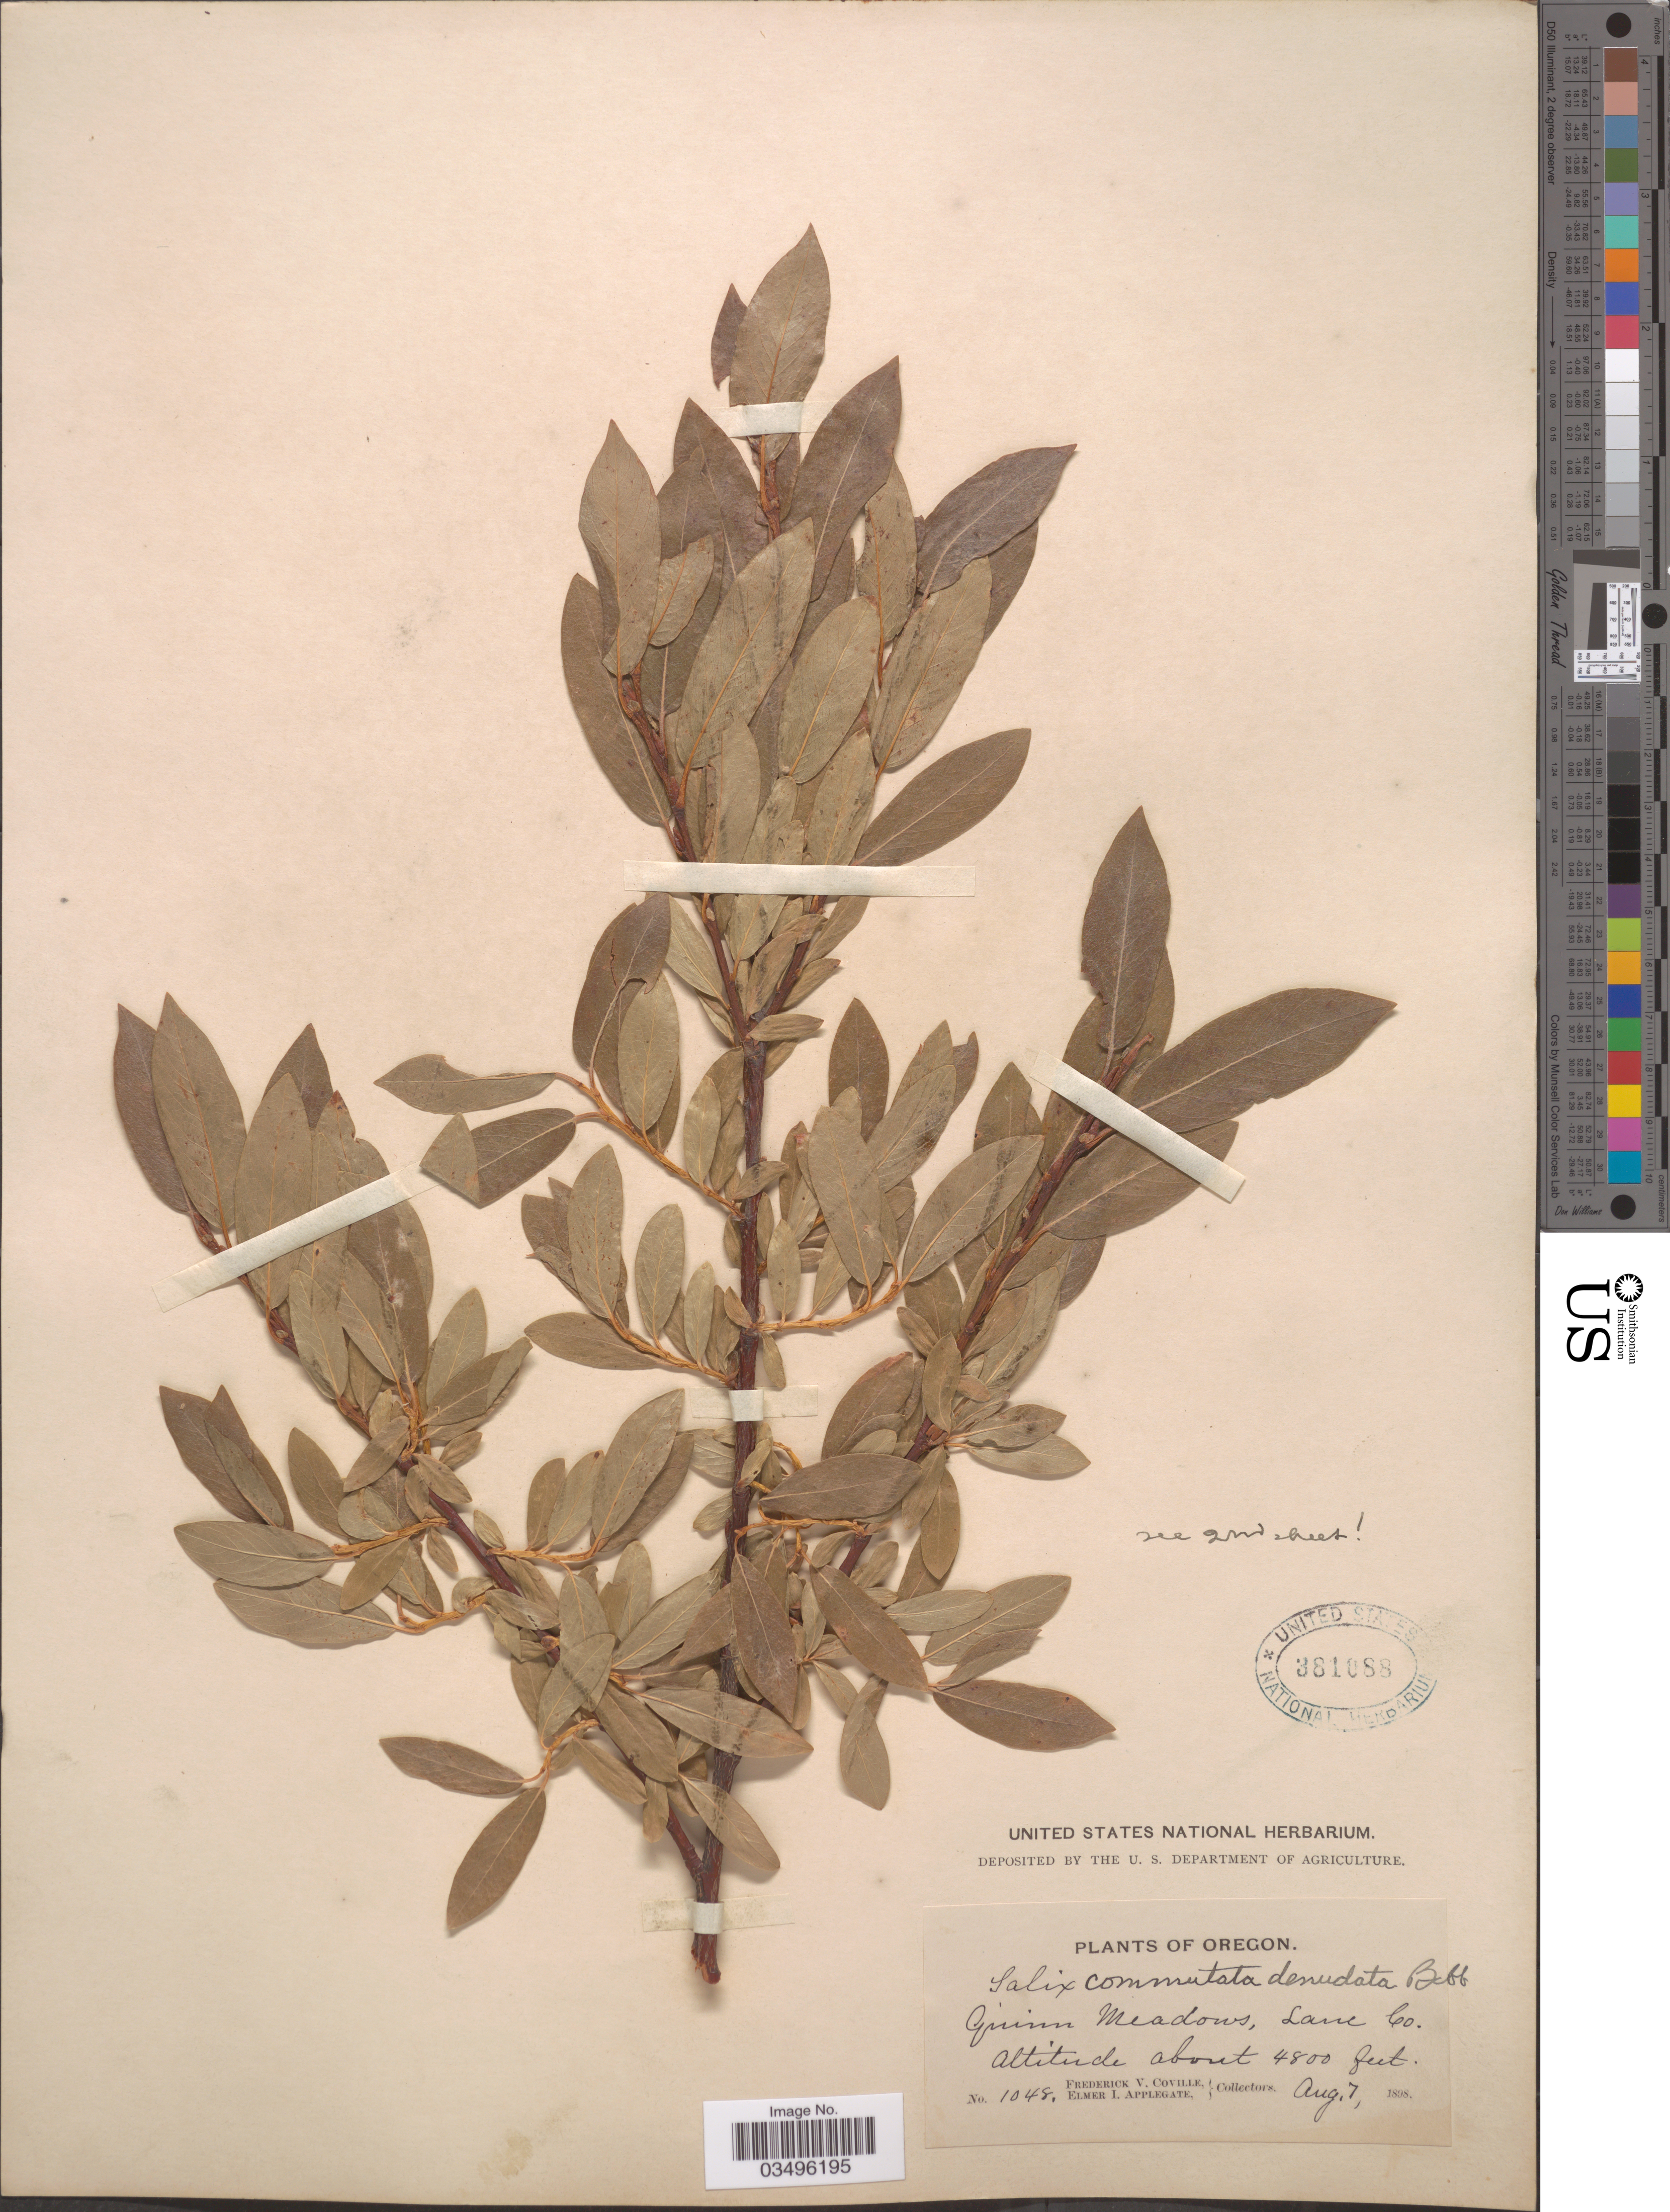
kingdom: Plantae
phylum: Tracheophyta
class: Magnoliopsida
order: Malpighiales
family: Salicaceae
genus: Salix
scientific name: Salix commutata var. denudata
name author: Bebb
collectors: F. V. Coville & E. I. Applegate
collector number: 1048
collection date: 1898-08-07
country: United States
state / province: Oregon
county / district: Lane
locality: Quinn Meadows, Lane Co.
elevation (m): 1463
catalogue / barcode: US 381088